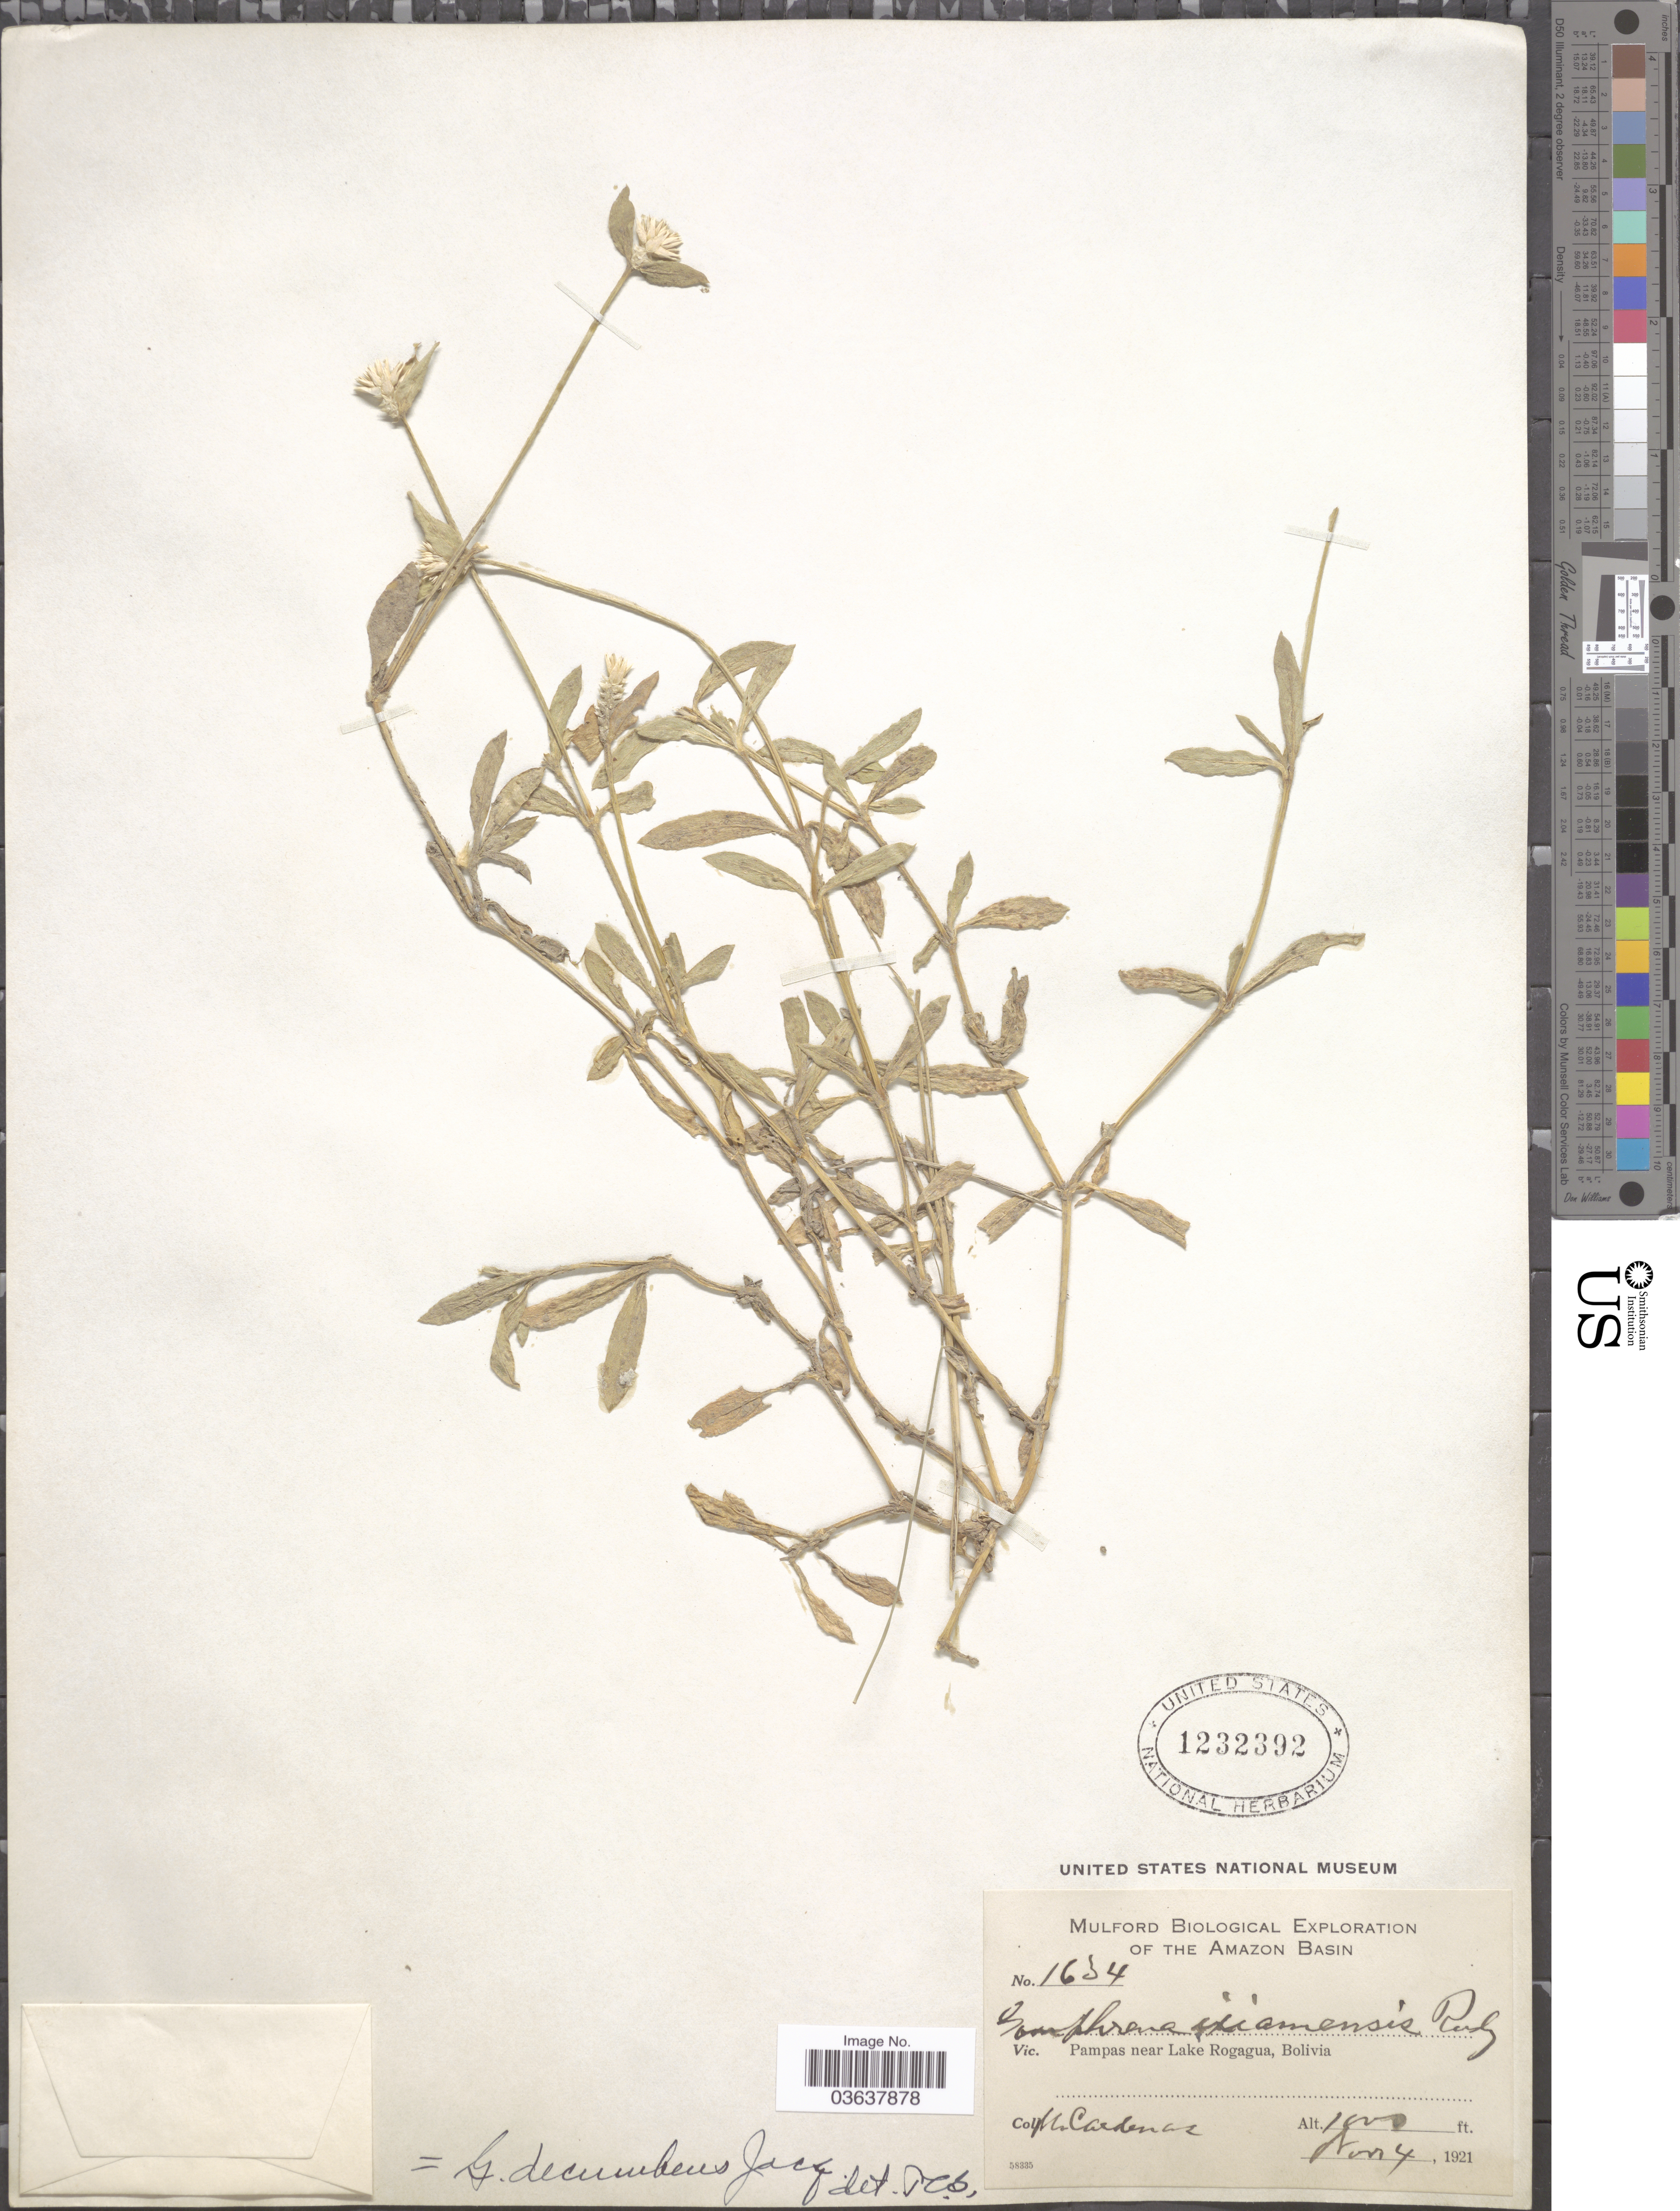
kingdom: Plantae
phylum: Tracheophyta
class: Magnoliopsida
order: Caryophyllales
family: Amaranthaceae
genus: Gomphrena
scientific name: Gomphrena decumbens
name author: Jacq.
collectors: M. Cárdenas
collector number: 1634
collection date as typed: Nov. 4, 1921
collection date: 1921-11-04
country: Bolivia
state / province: Beni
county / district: José Ballivián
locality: Pampas near Lake Rogagua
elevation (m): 305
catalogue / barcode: US 1232392